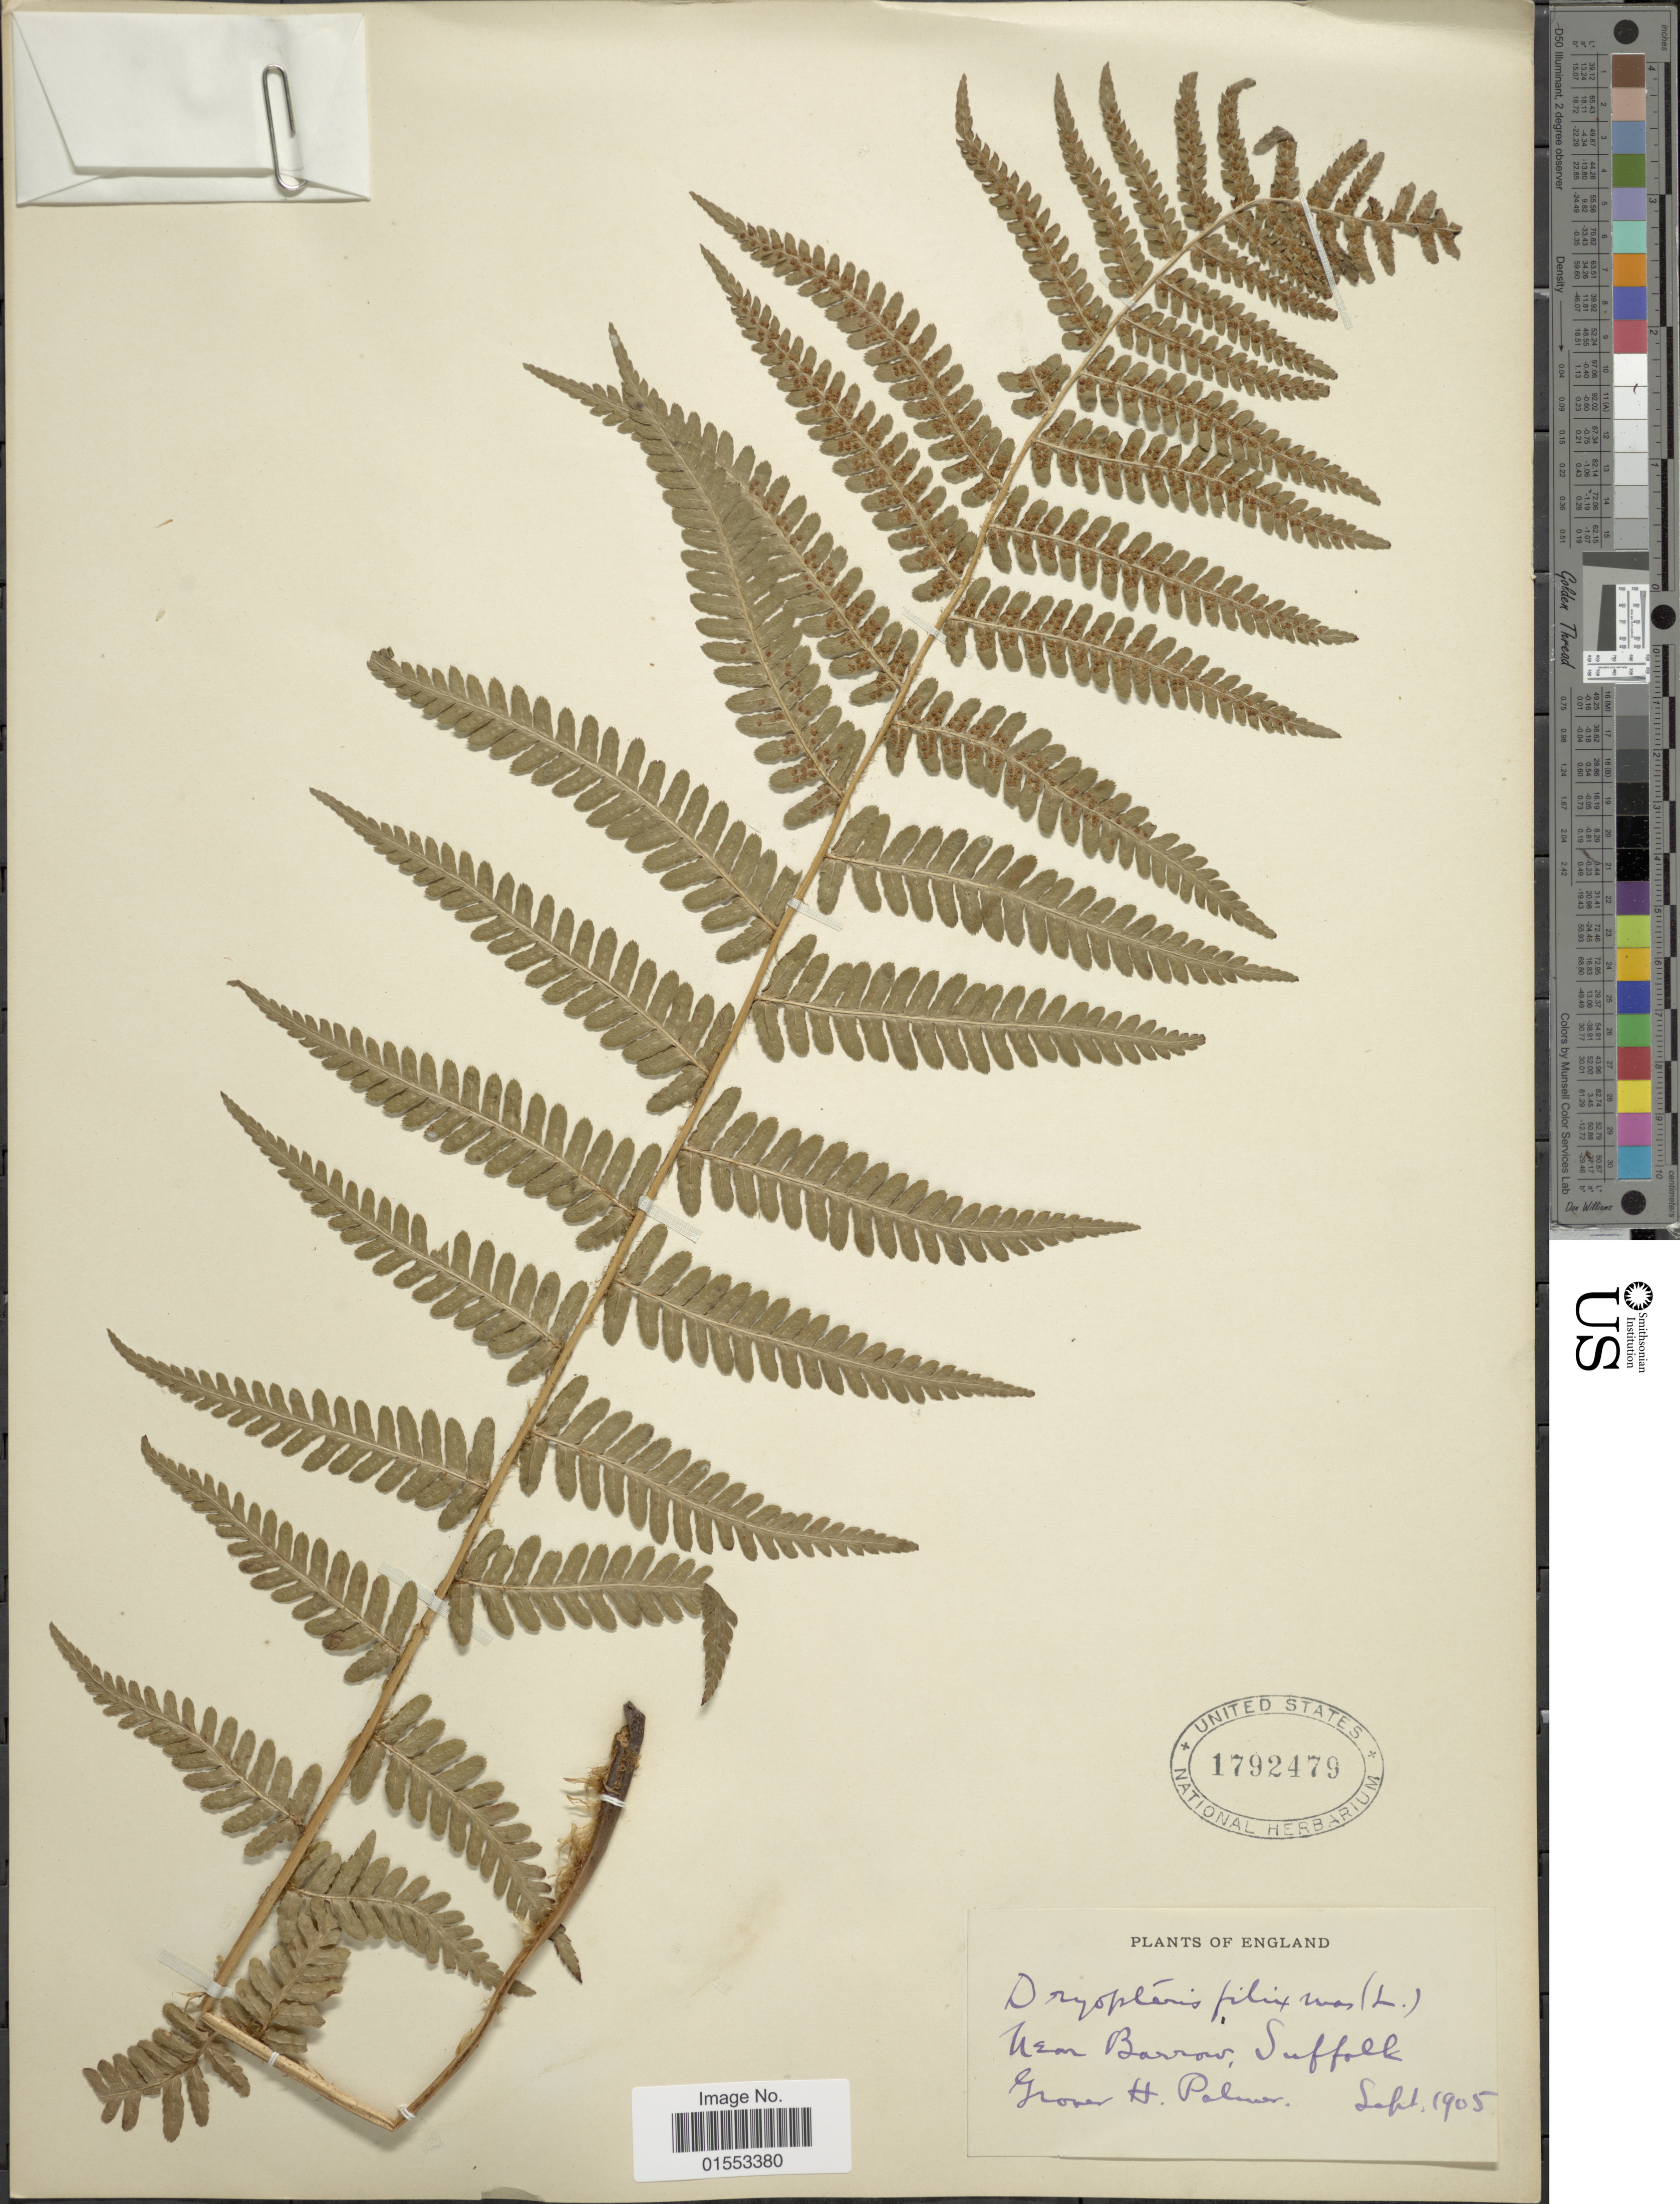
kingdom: Plantae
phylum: Tracheophyta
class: Polypodiopsida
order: Polypodiales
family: Dryopteridaceae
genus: Dryopteris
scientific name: Dryopteris filix-mas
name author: (L.) Schott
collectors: G. Palmer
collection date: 1905-09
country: United Kingdom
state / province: England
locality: England, Near Barrow, Suffolk.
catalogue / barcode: US 1792479